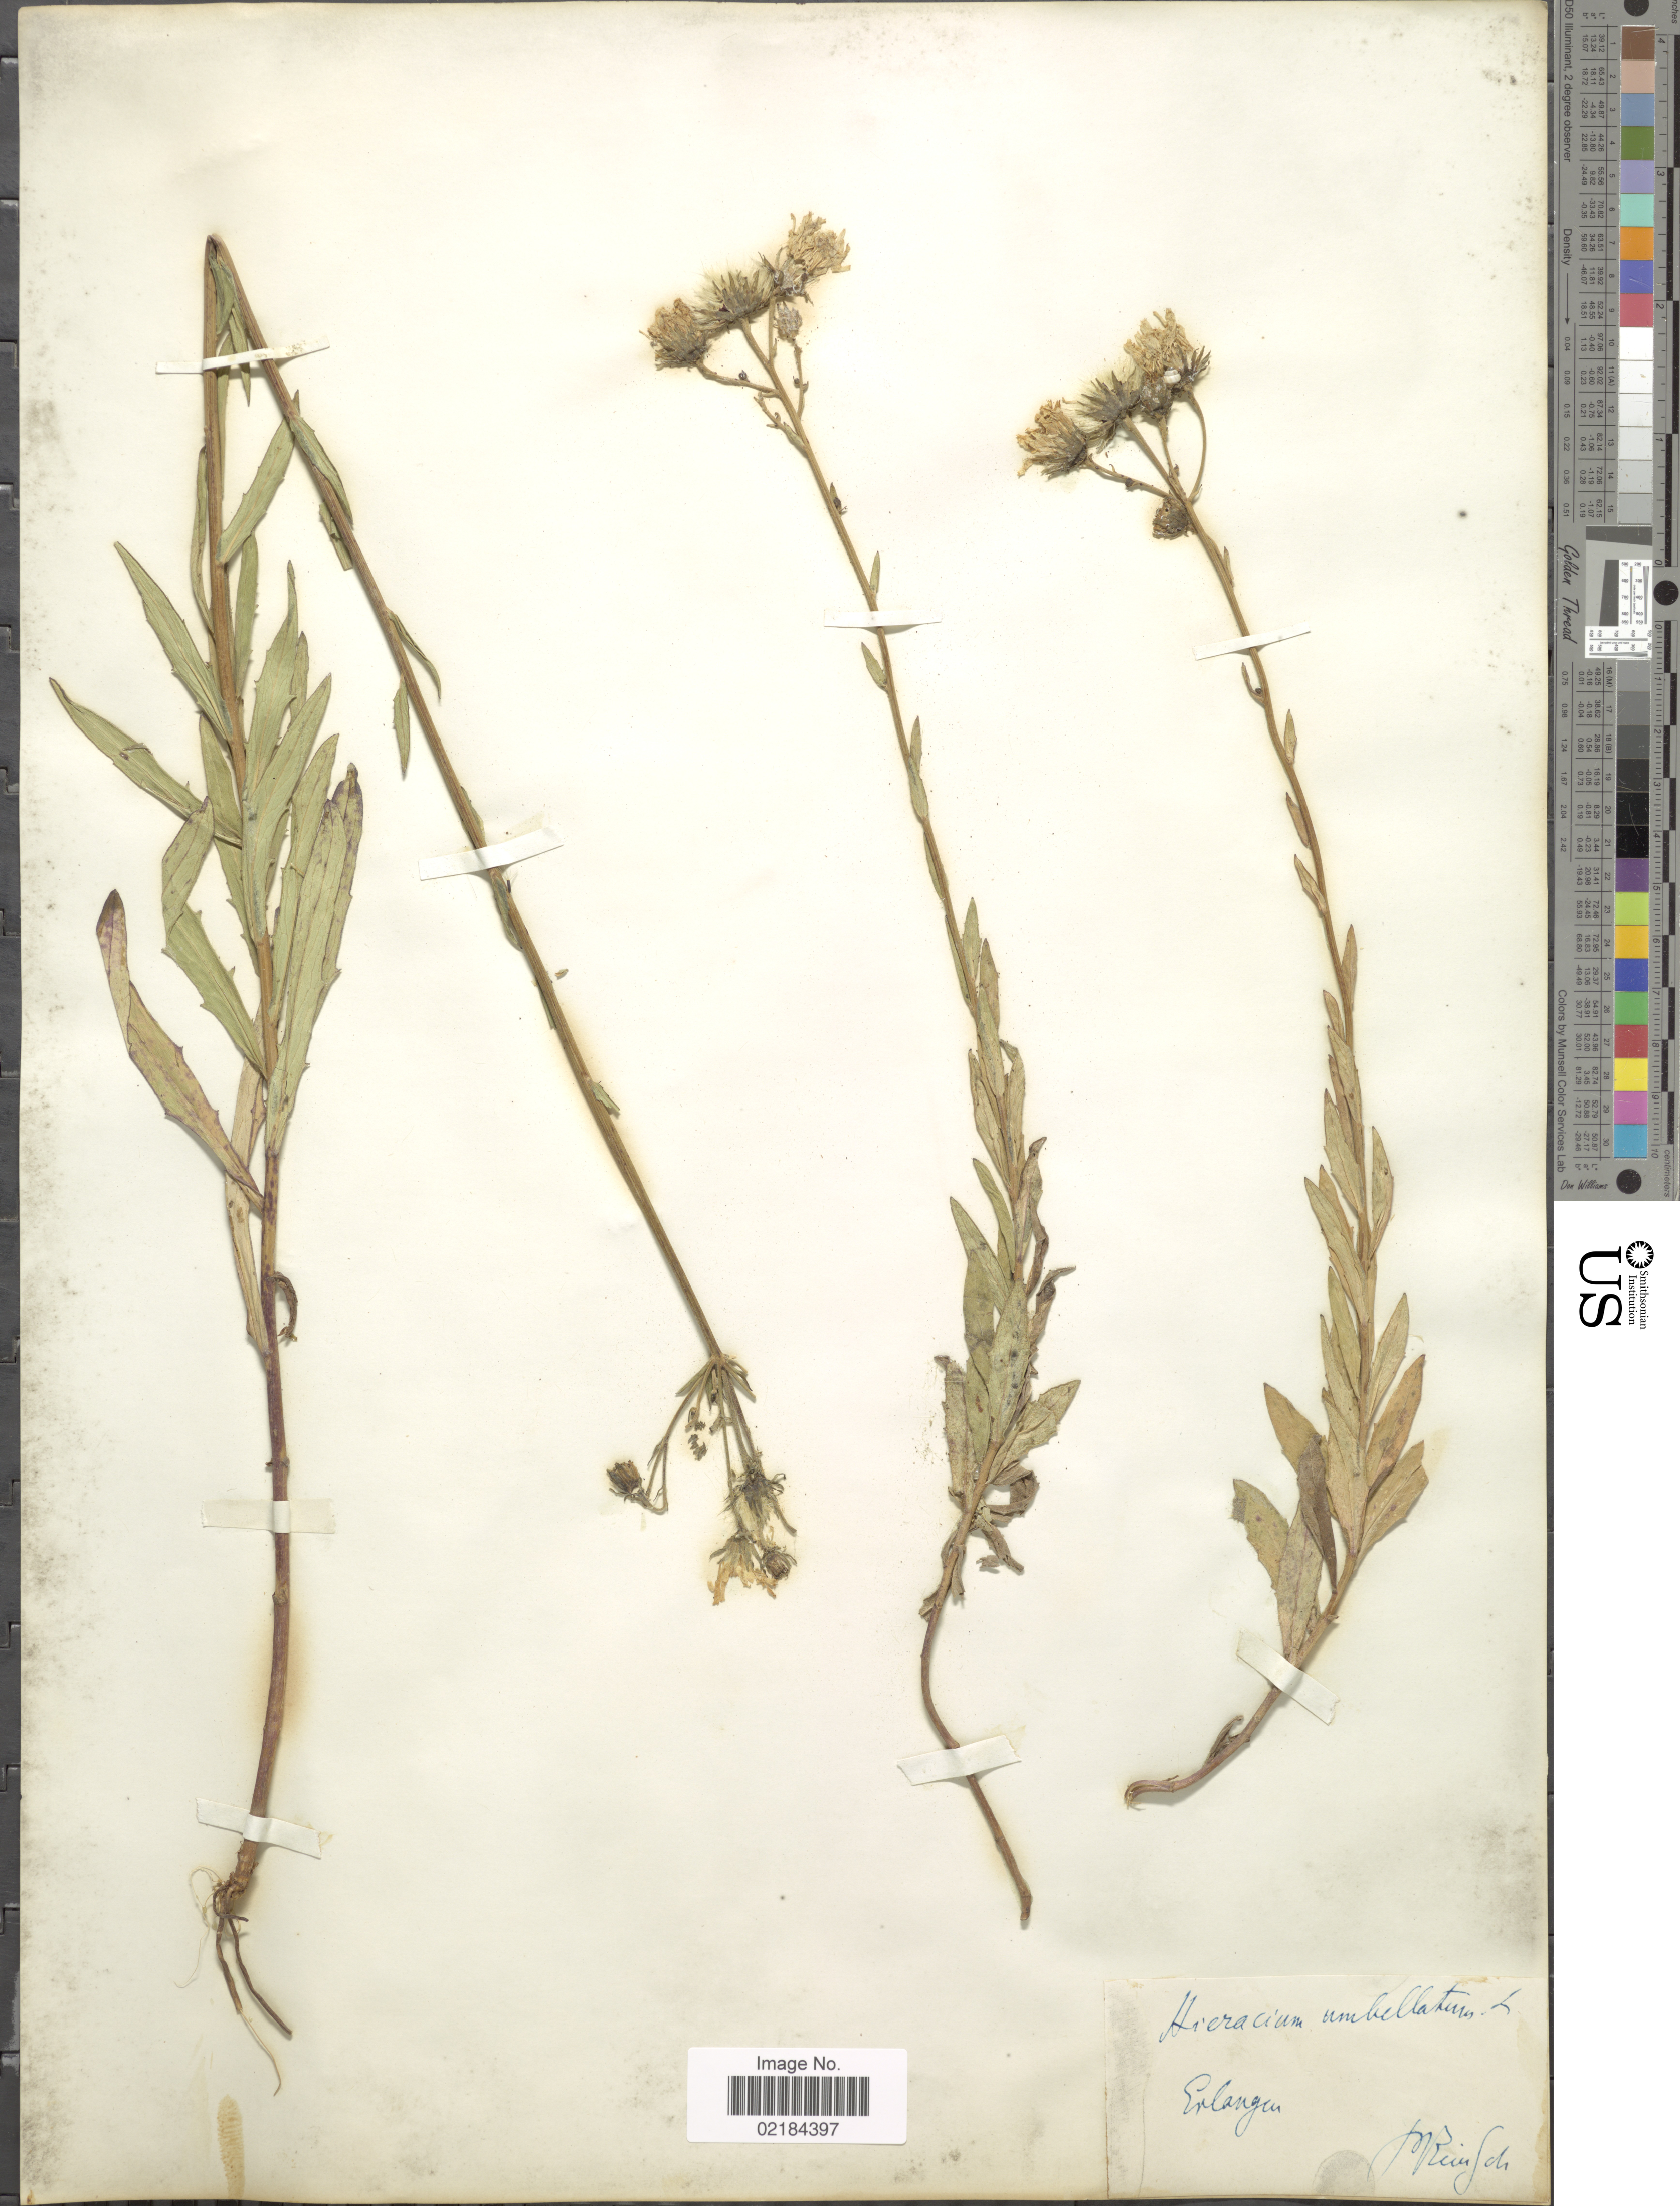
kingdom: Plantae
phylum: Tracheophyta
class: Magnoliopsida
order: Asterales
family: Asteraceae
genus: Hieracium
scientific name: Hieracium umbellatum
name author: L.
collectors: P. Reinsch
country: Germany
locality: Erlangen